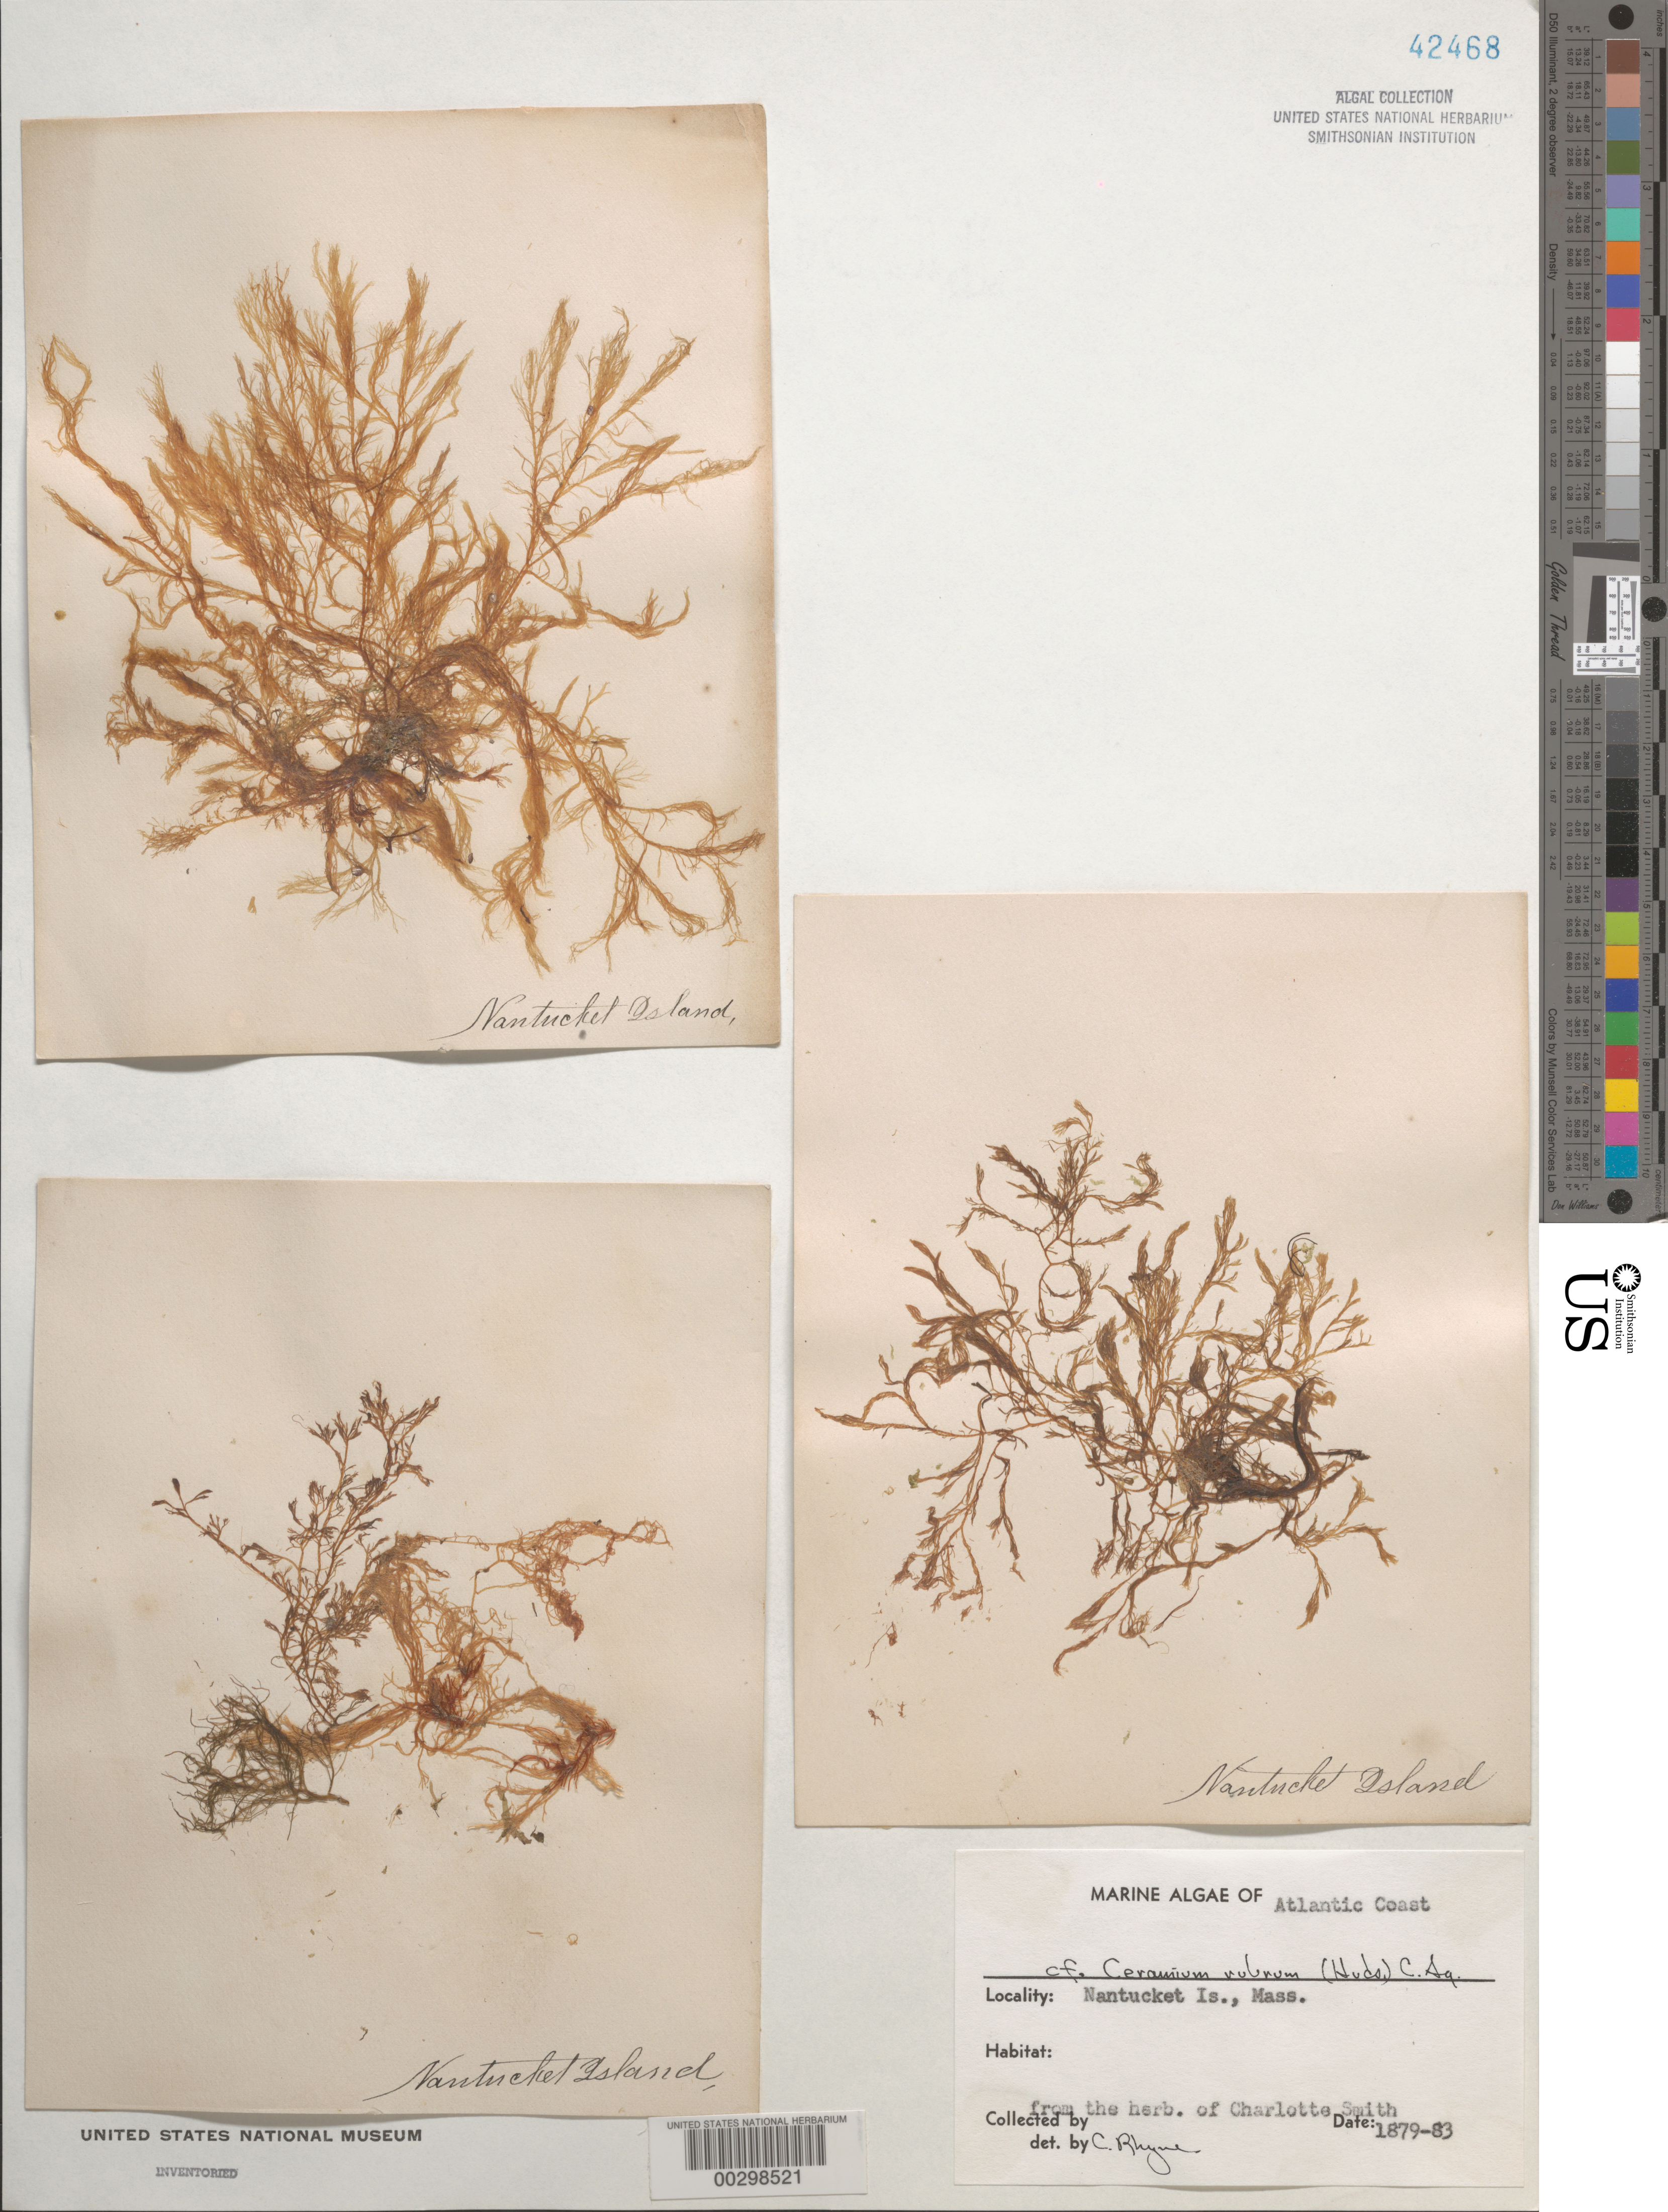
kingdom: Plantae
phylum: Rhodophyta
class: Florideophyceae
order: Ceramiales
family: Ceramiaceae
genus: Ceramium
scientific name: Ceramium rubrum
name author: C. Agardh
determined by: Rhyne, C. F.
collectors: Charlotte Smith (herbarium)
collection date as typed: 1879 TO -- --- 1883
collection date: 1879/1883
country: United States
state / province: Massachusetts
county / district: Nantucket County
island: Nantucket Island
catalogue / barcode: US 42468